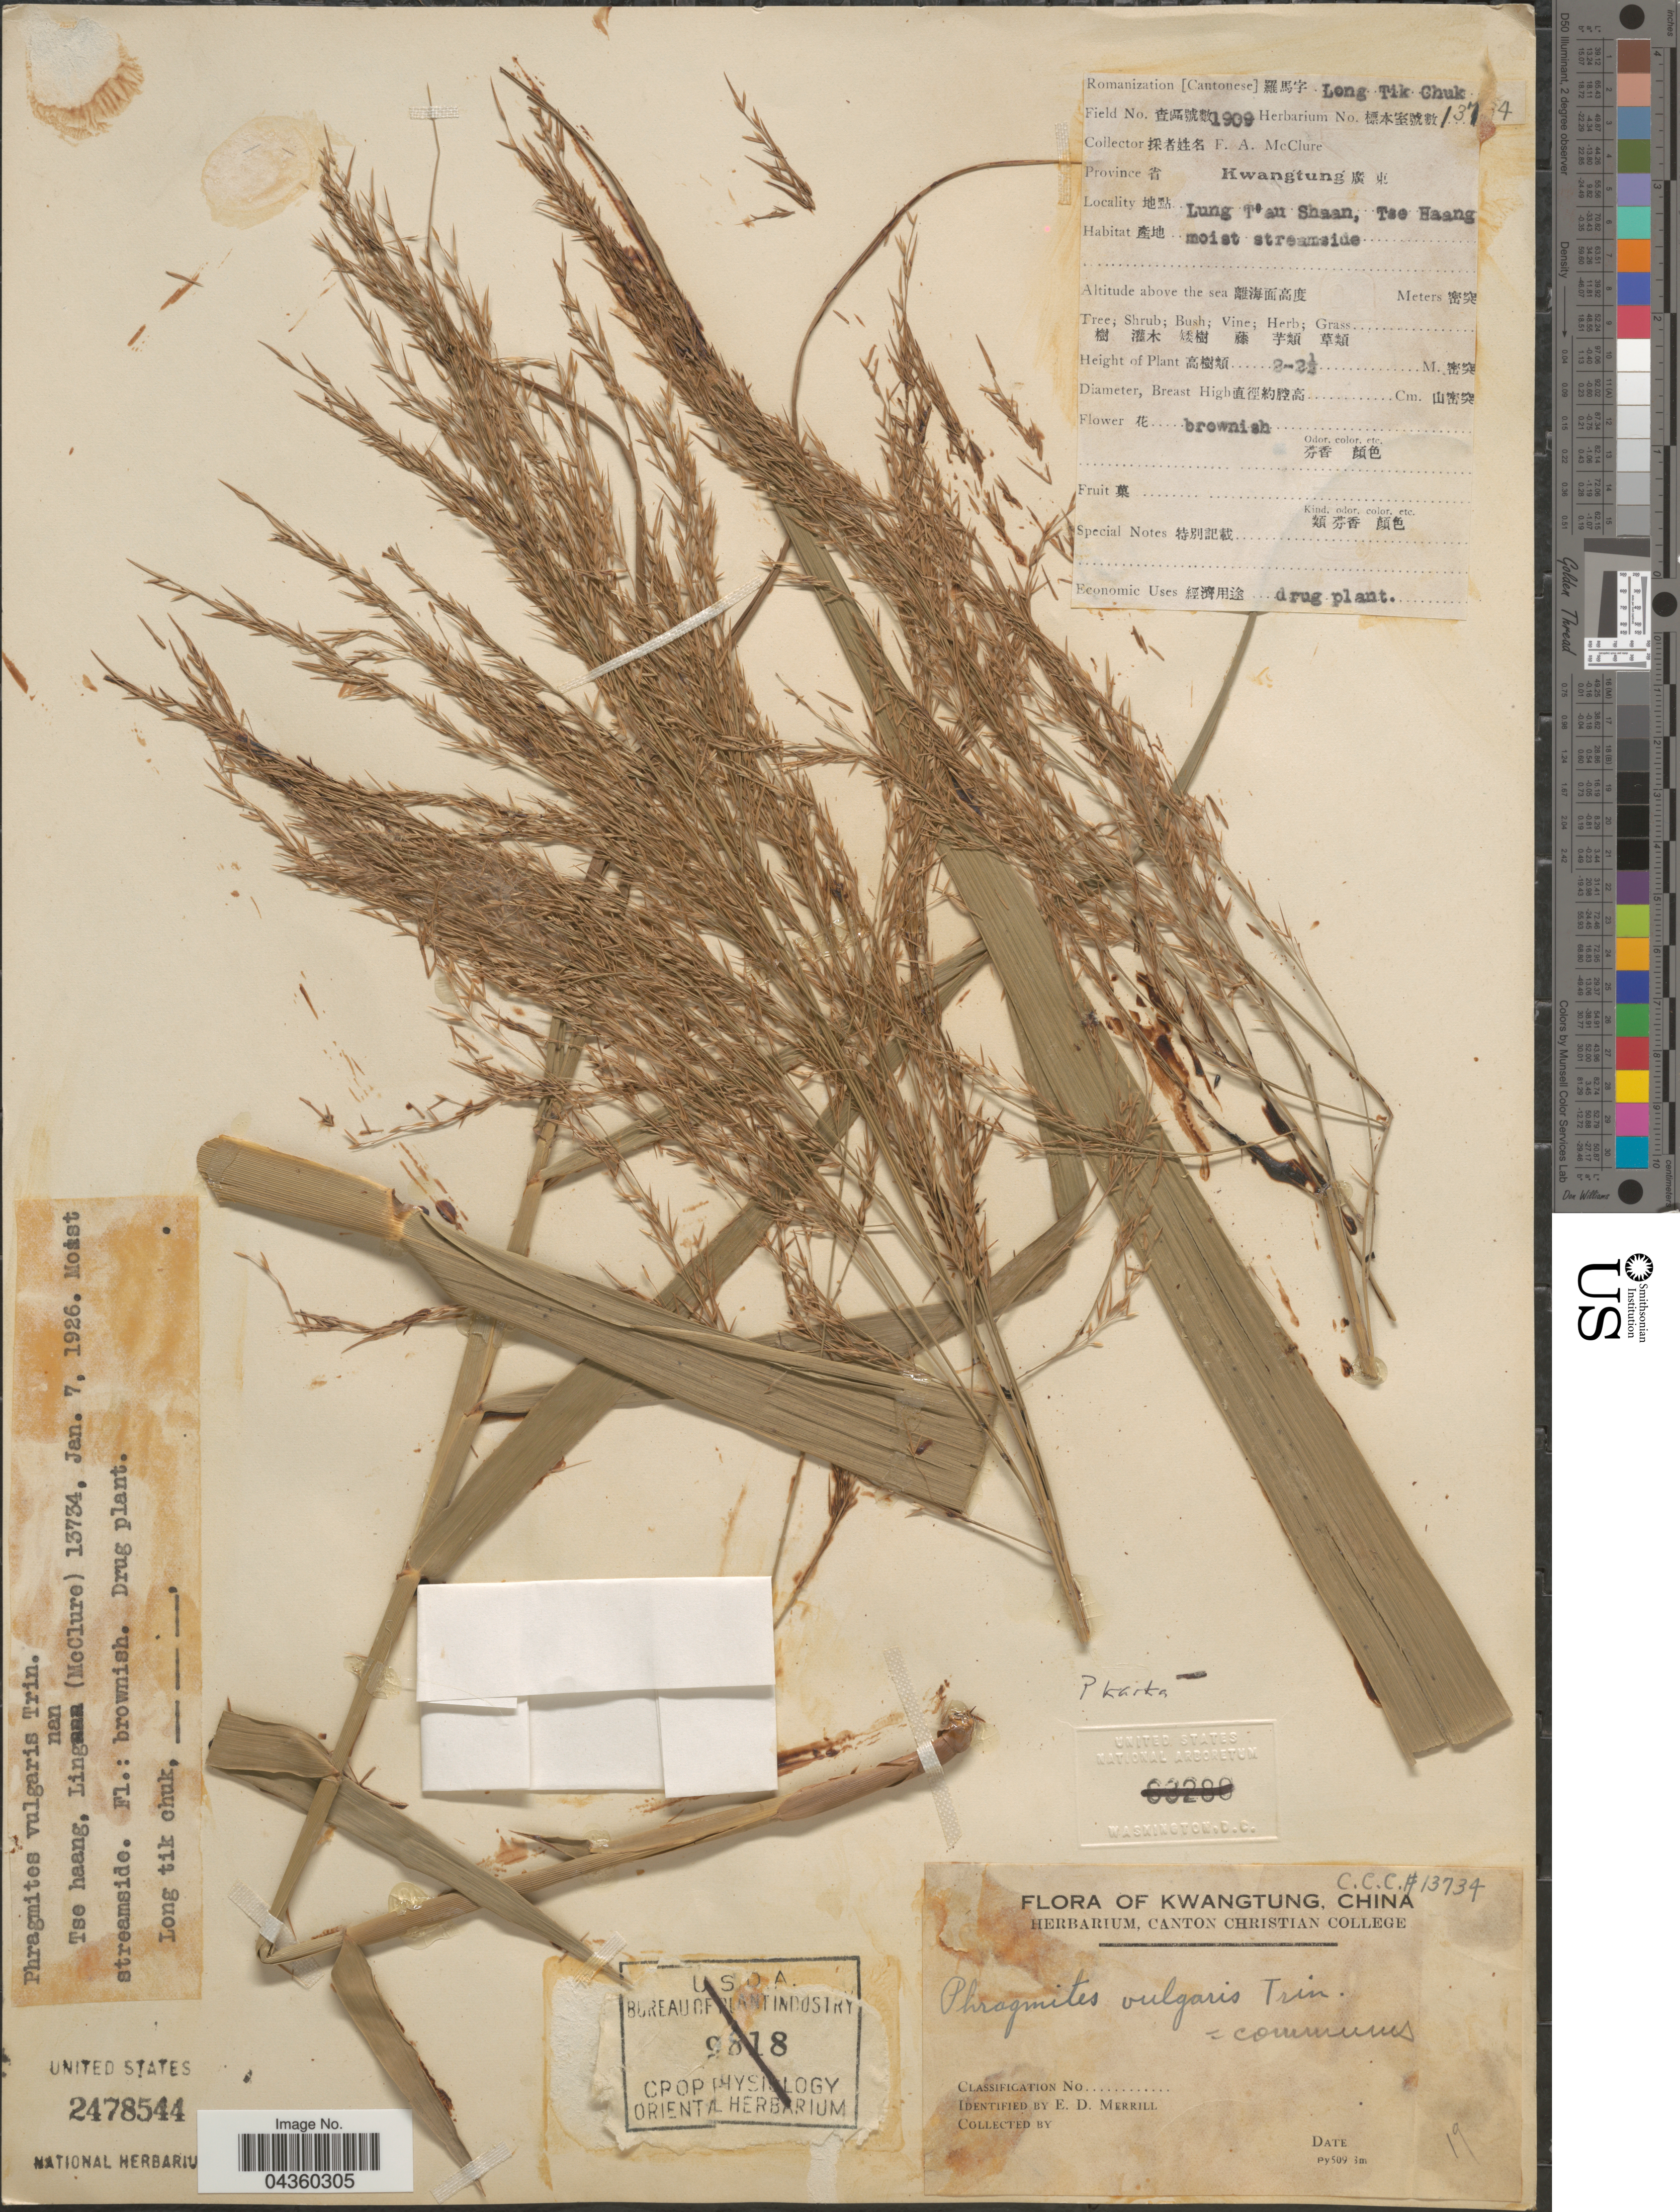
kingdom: Plantae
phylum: Tracheophyta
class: Liliopsida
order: Poales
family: Poaceae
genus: Phragmites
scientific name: Phragmites karka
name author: (Retz.) Trin. ex Steud.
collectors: F. A. McClure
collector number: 1909/13734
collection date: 1926-01-07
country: China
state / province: Guangdong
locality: Province Kwangtung. Lung T'au Shaan, Tse Haang. Lingnan.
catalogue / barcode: US 2478544